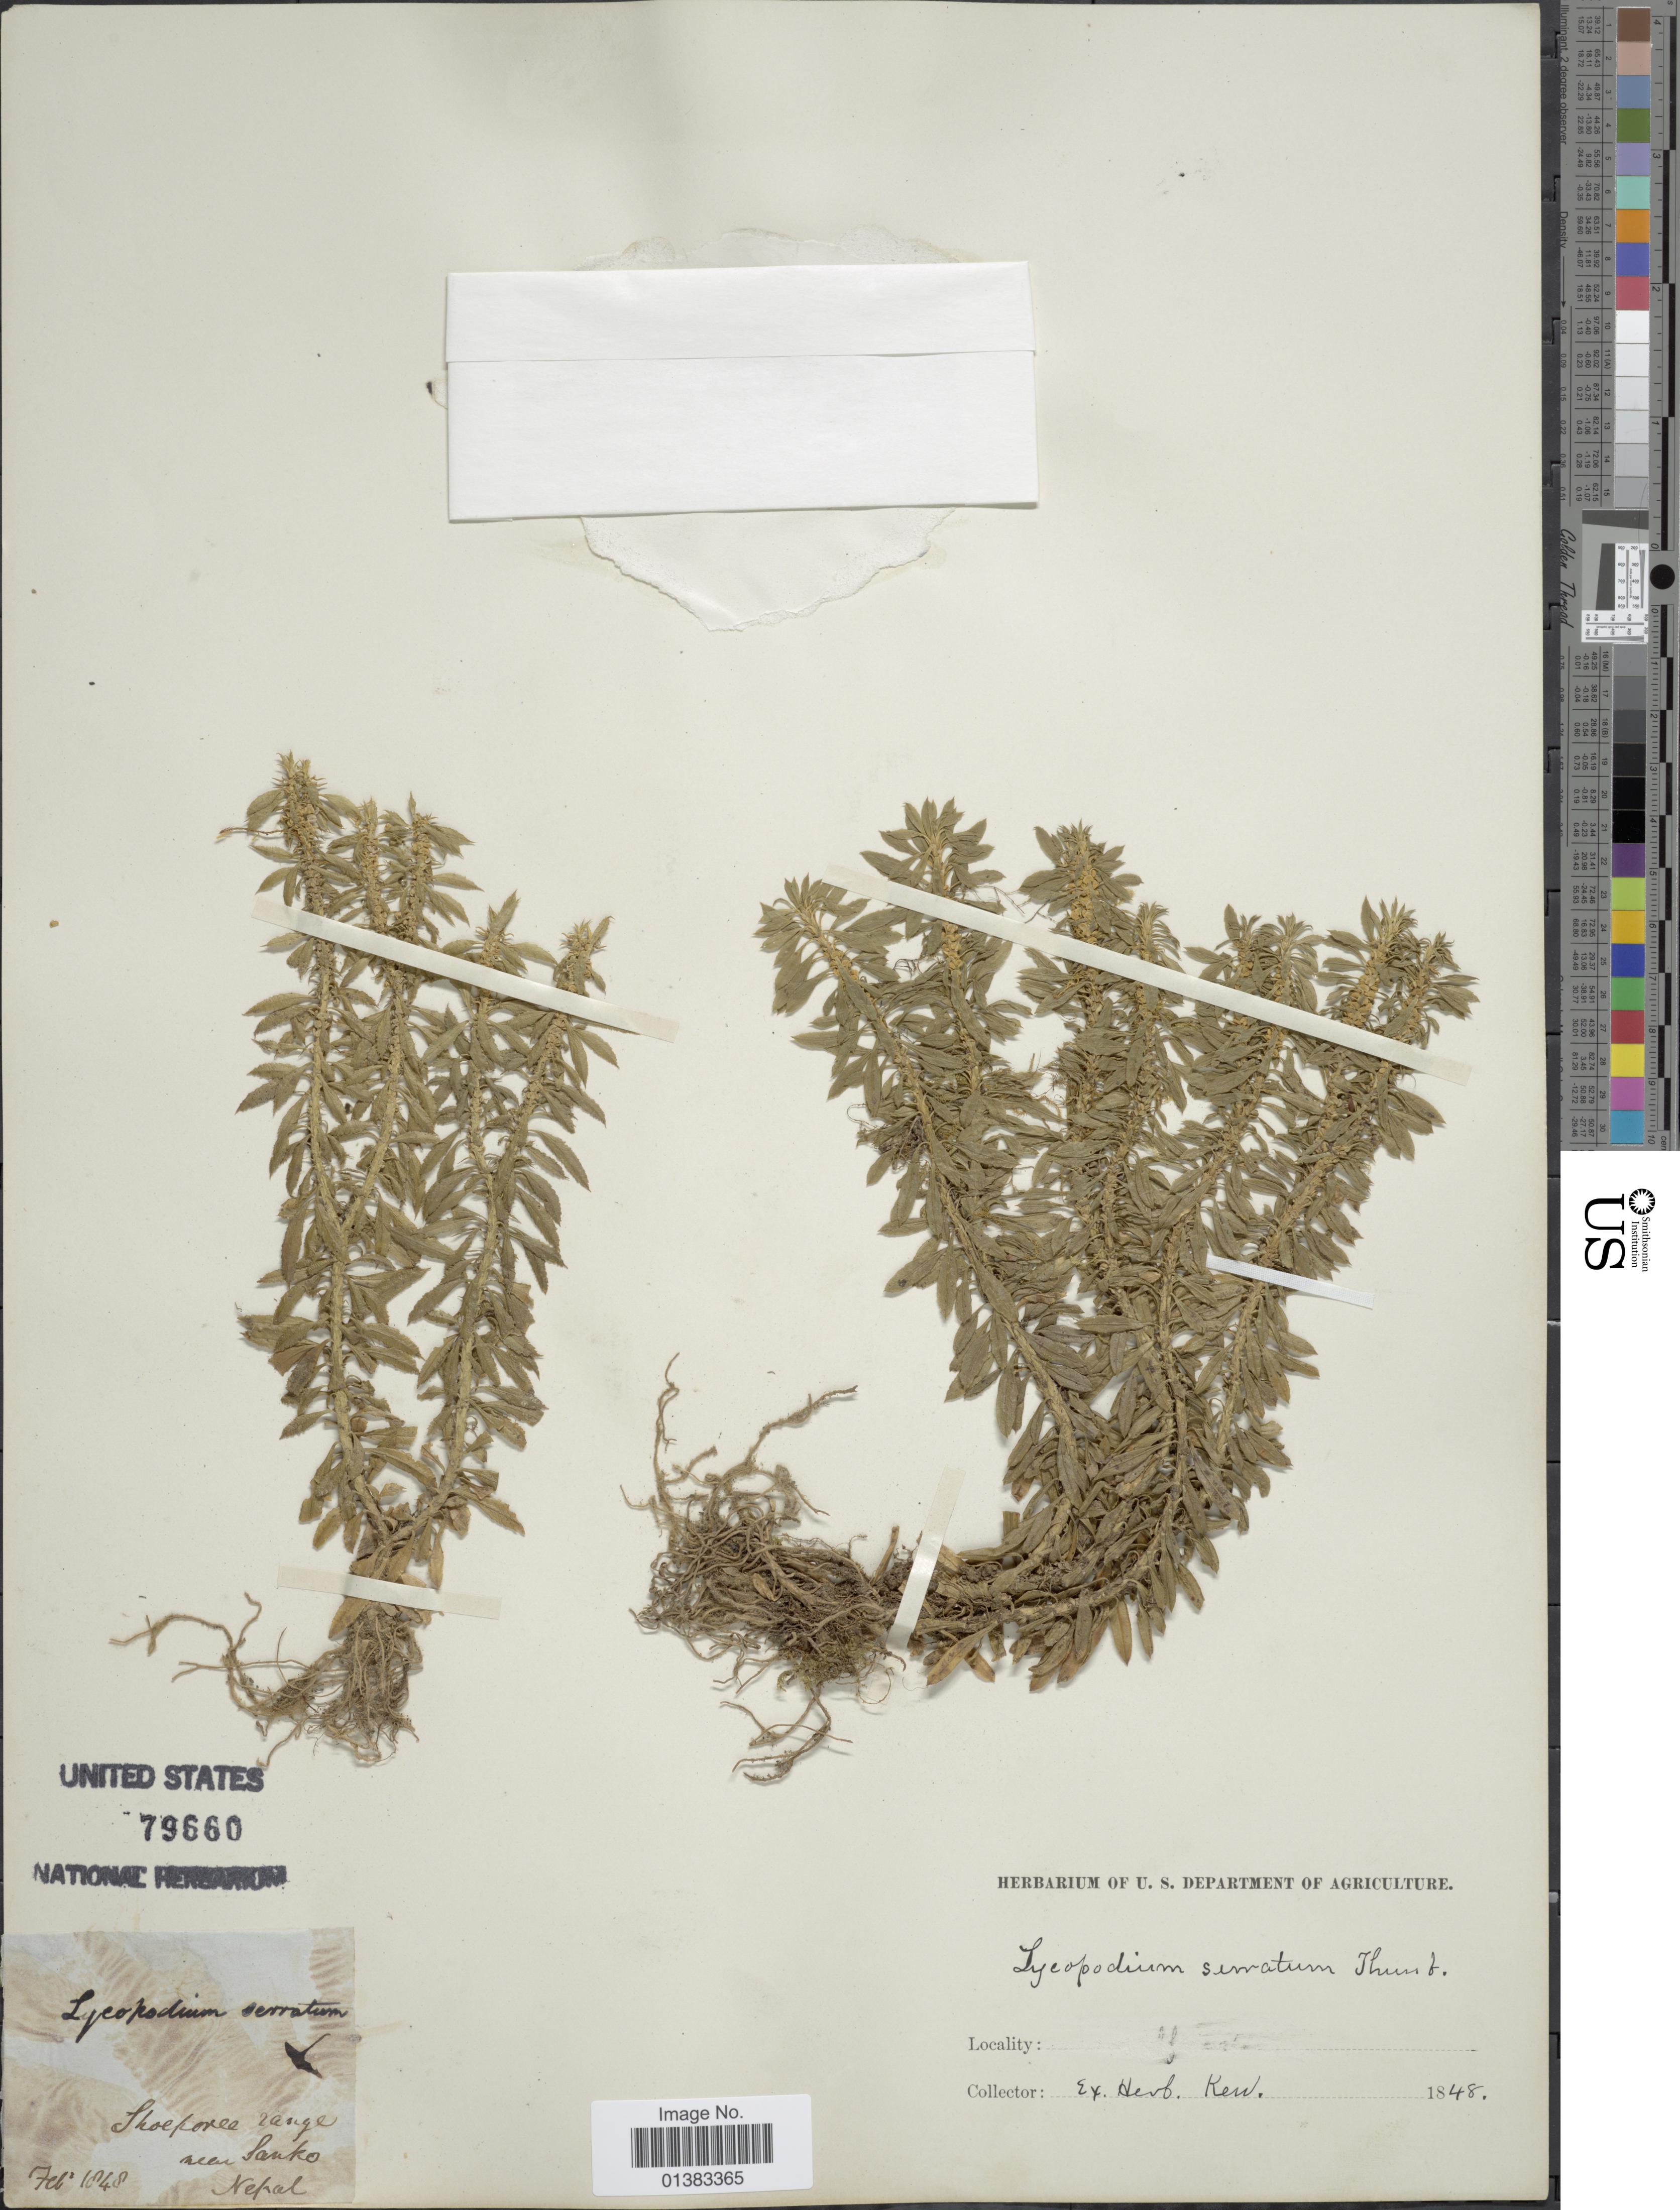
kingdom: Plantae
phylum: Tracheophyta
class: Lycopodiopsida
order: Lycopodiales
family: Lycopodiaceae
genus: Huperzia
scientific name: Huperzia serrata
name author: (Thunb.) Trevis.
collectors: ex Herb. Kew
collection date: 1848-02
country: Nepal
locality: Skoekoree range near Sanko [interpreted]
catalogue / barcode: US 79660